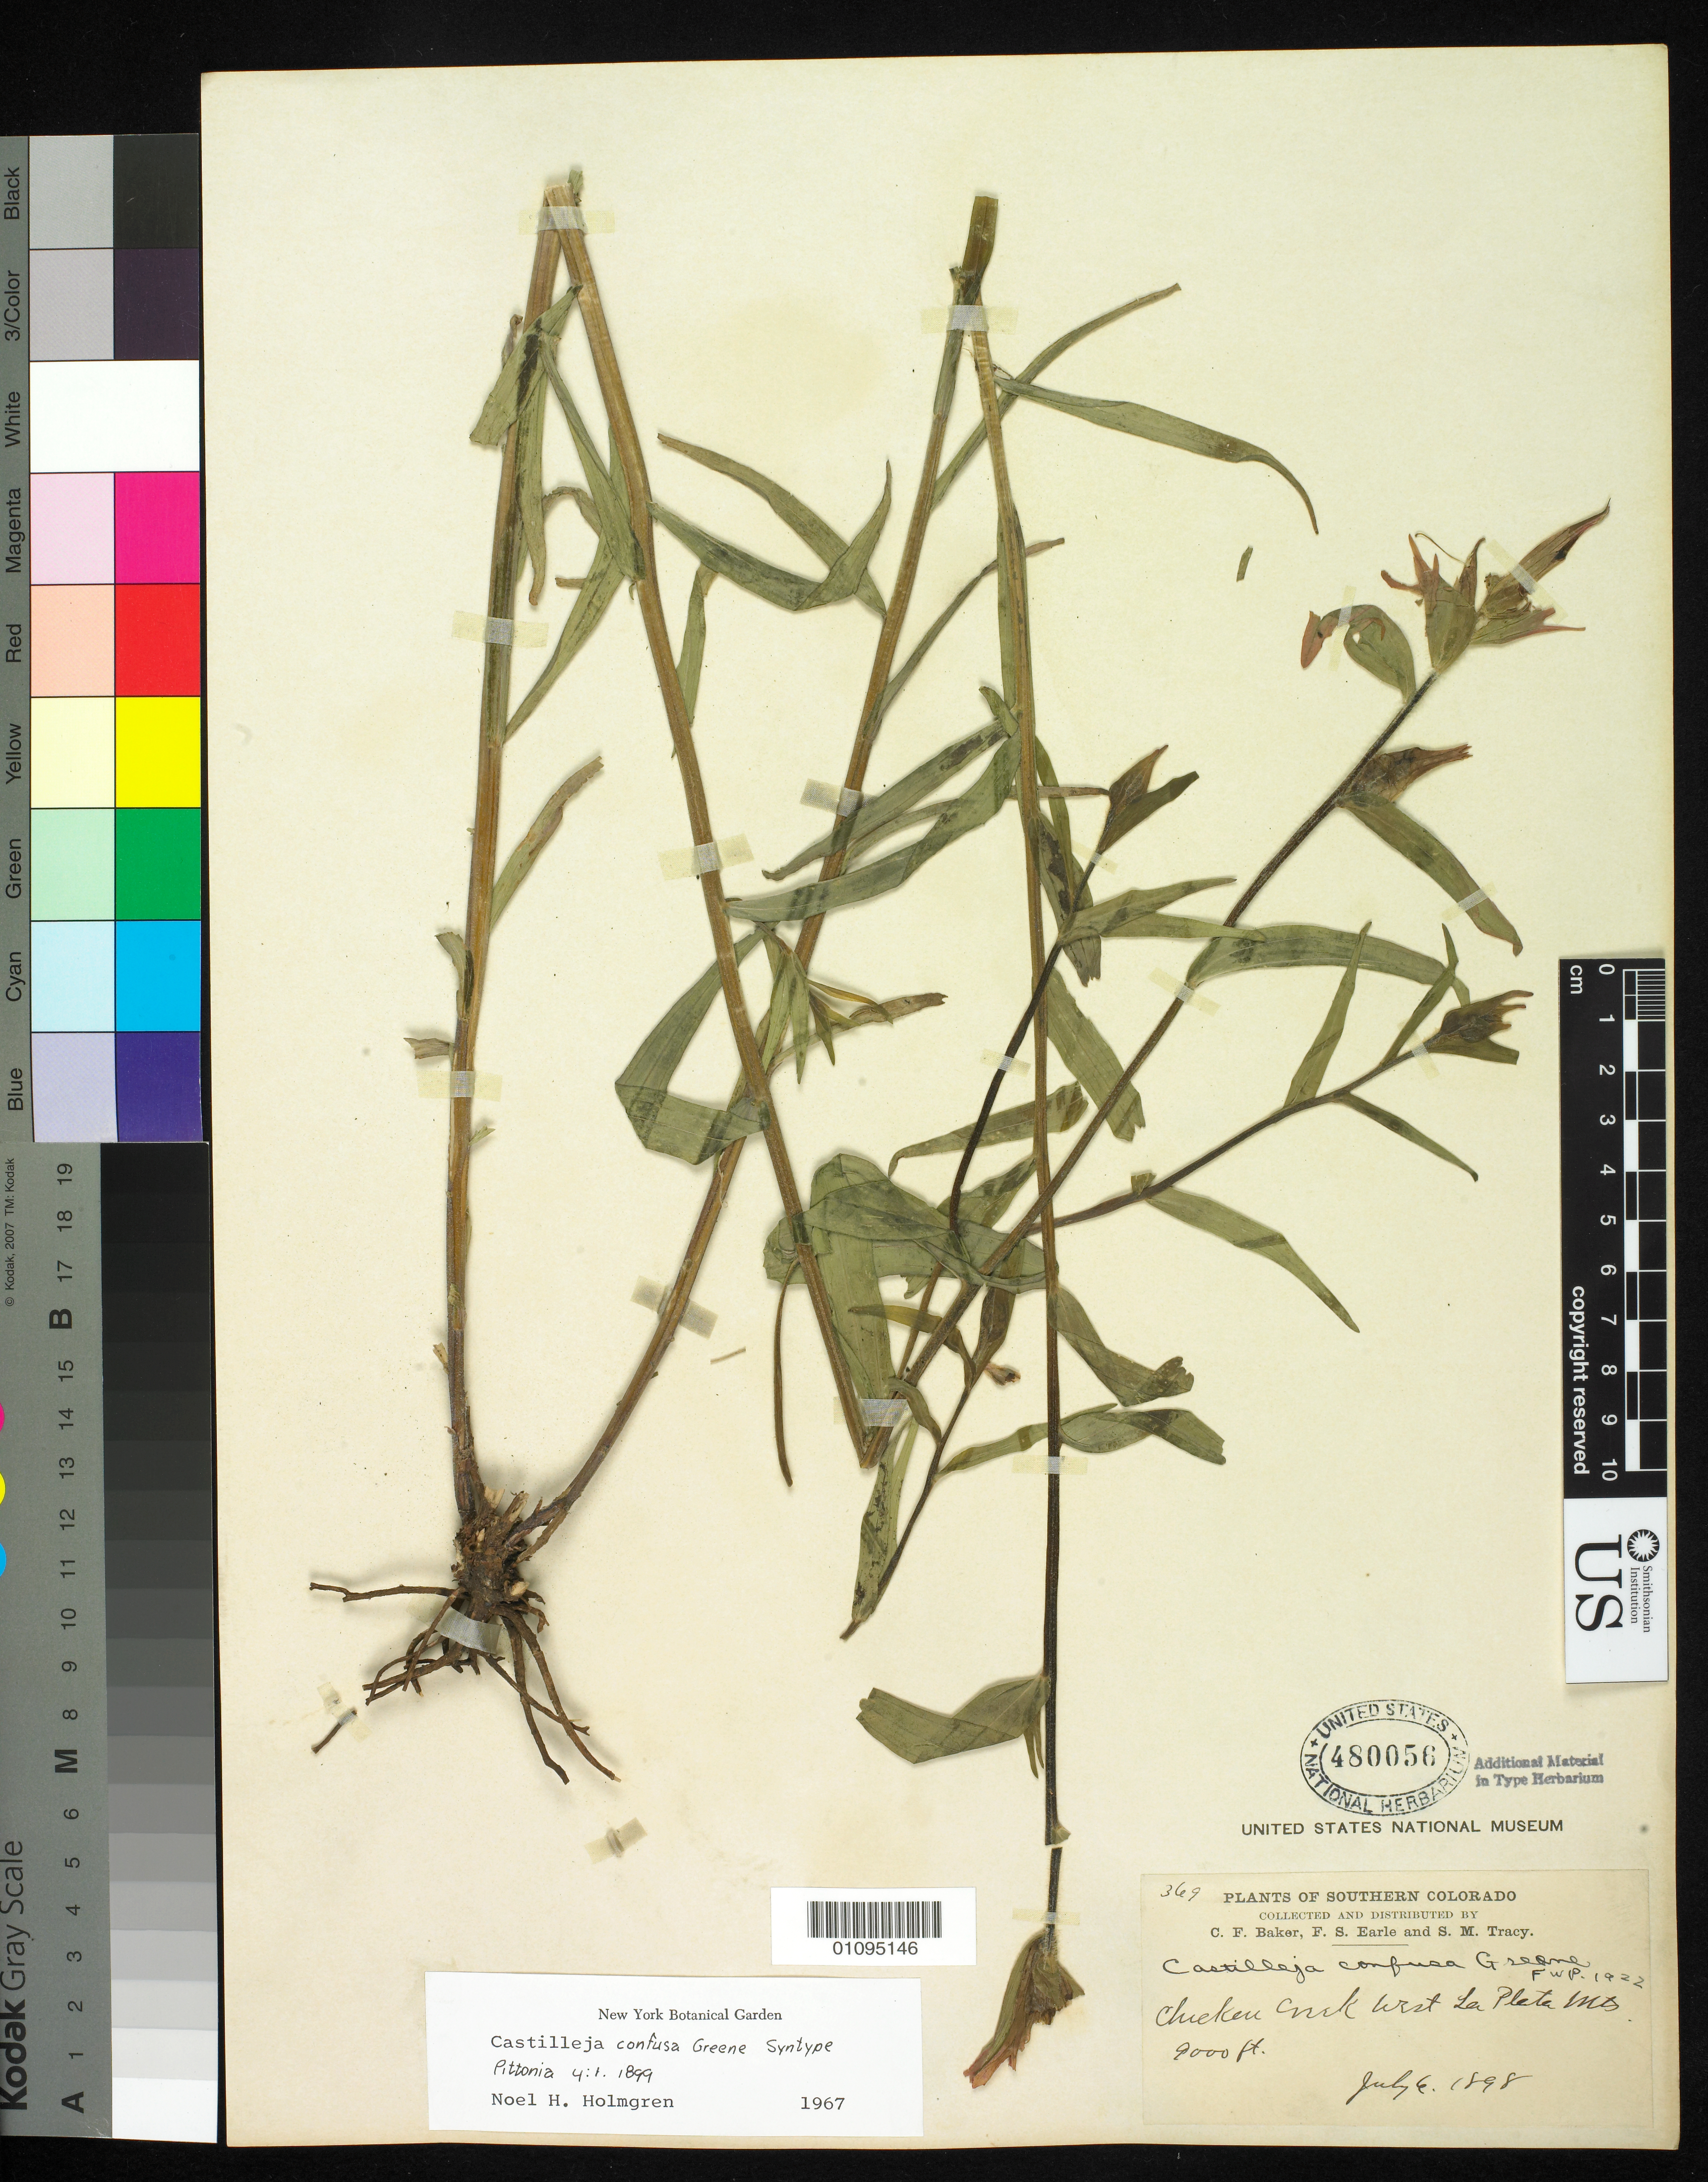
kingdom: Plantae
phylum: Tracheophyta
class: Magnoliopsida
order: Lamiales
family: Orobanchaceae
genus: Castilleja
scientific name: Castilleja confusa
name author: Greene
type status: Syntype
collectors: C. F. Baker, F. S. Earle & S. M. Tracy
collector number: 369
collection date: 1898-07-06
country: United States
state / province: Colorado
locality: Chicken Creek, west La Plata Mts. Southern Colorado.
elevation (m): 2743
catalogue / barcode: US 480056